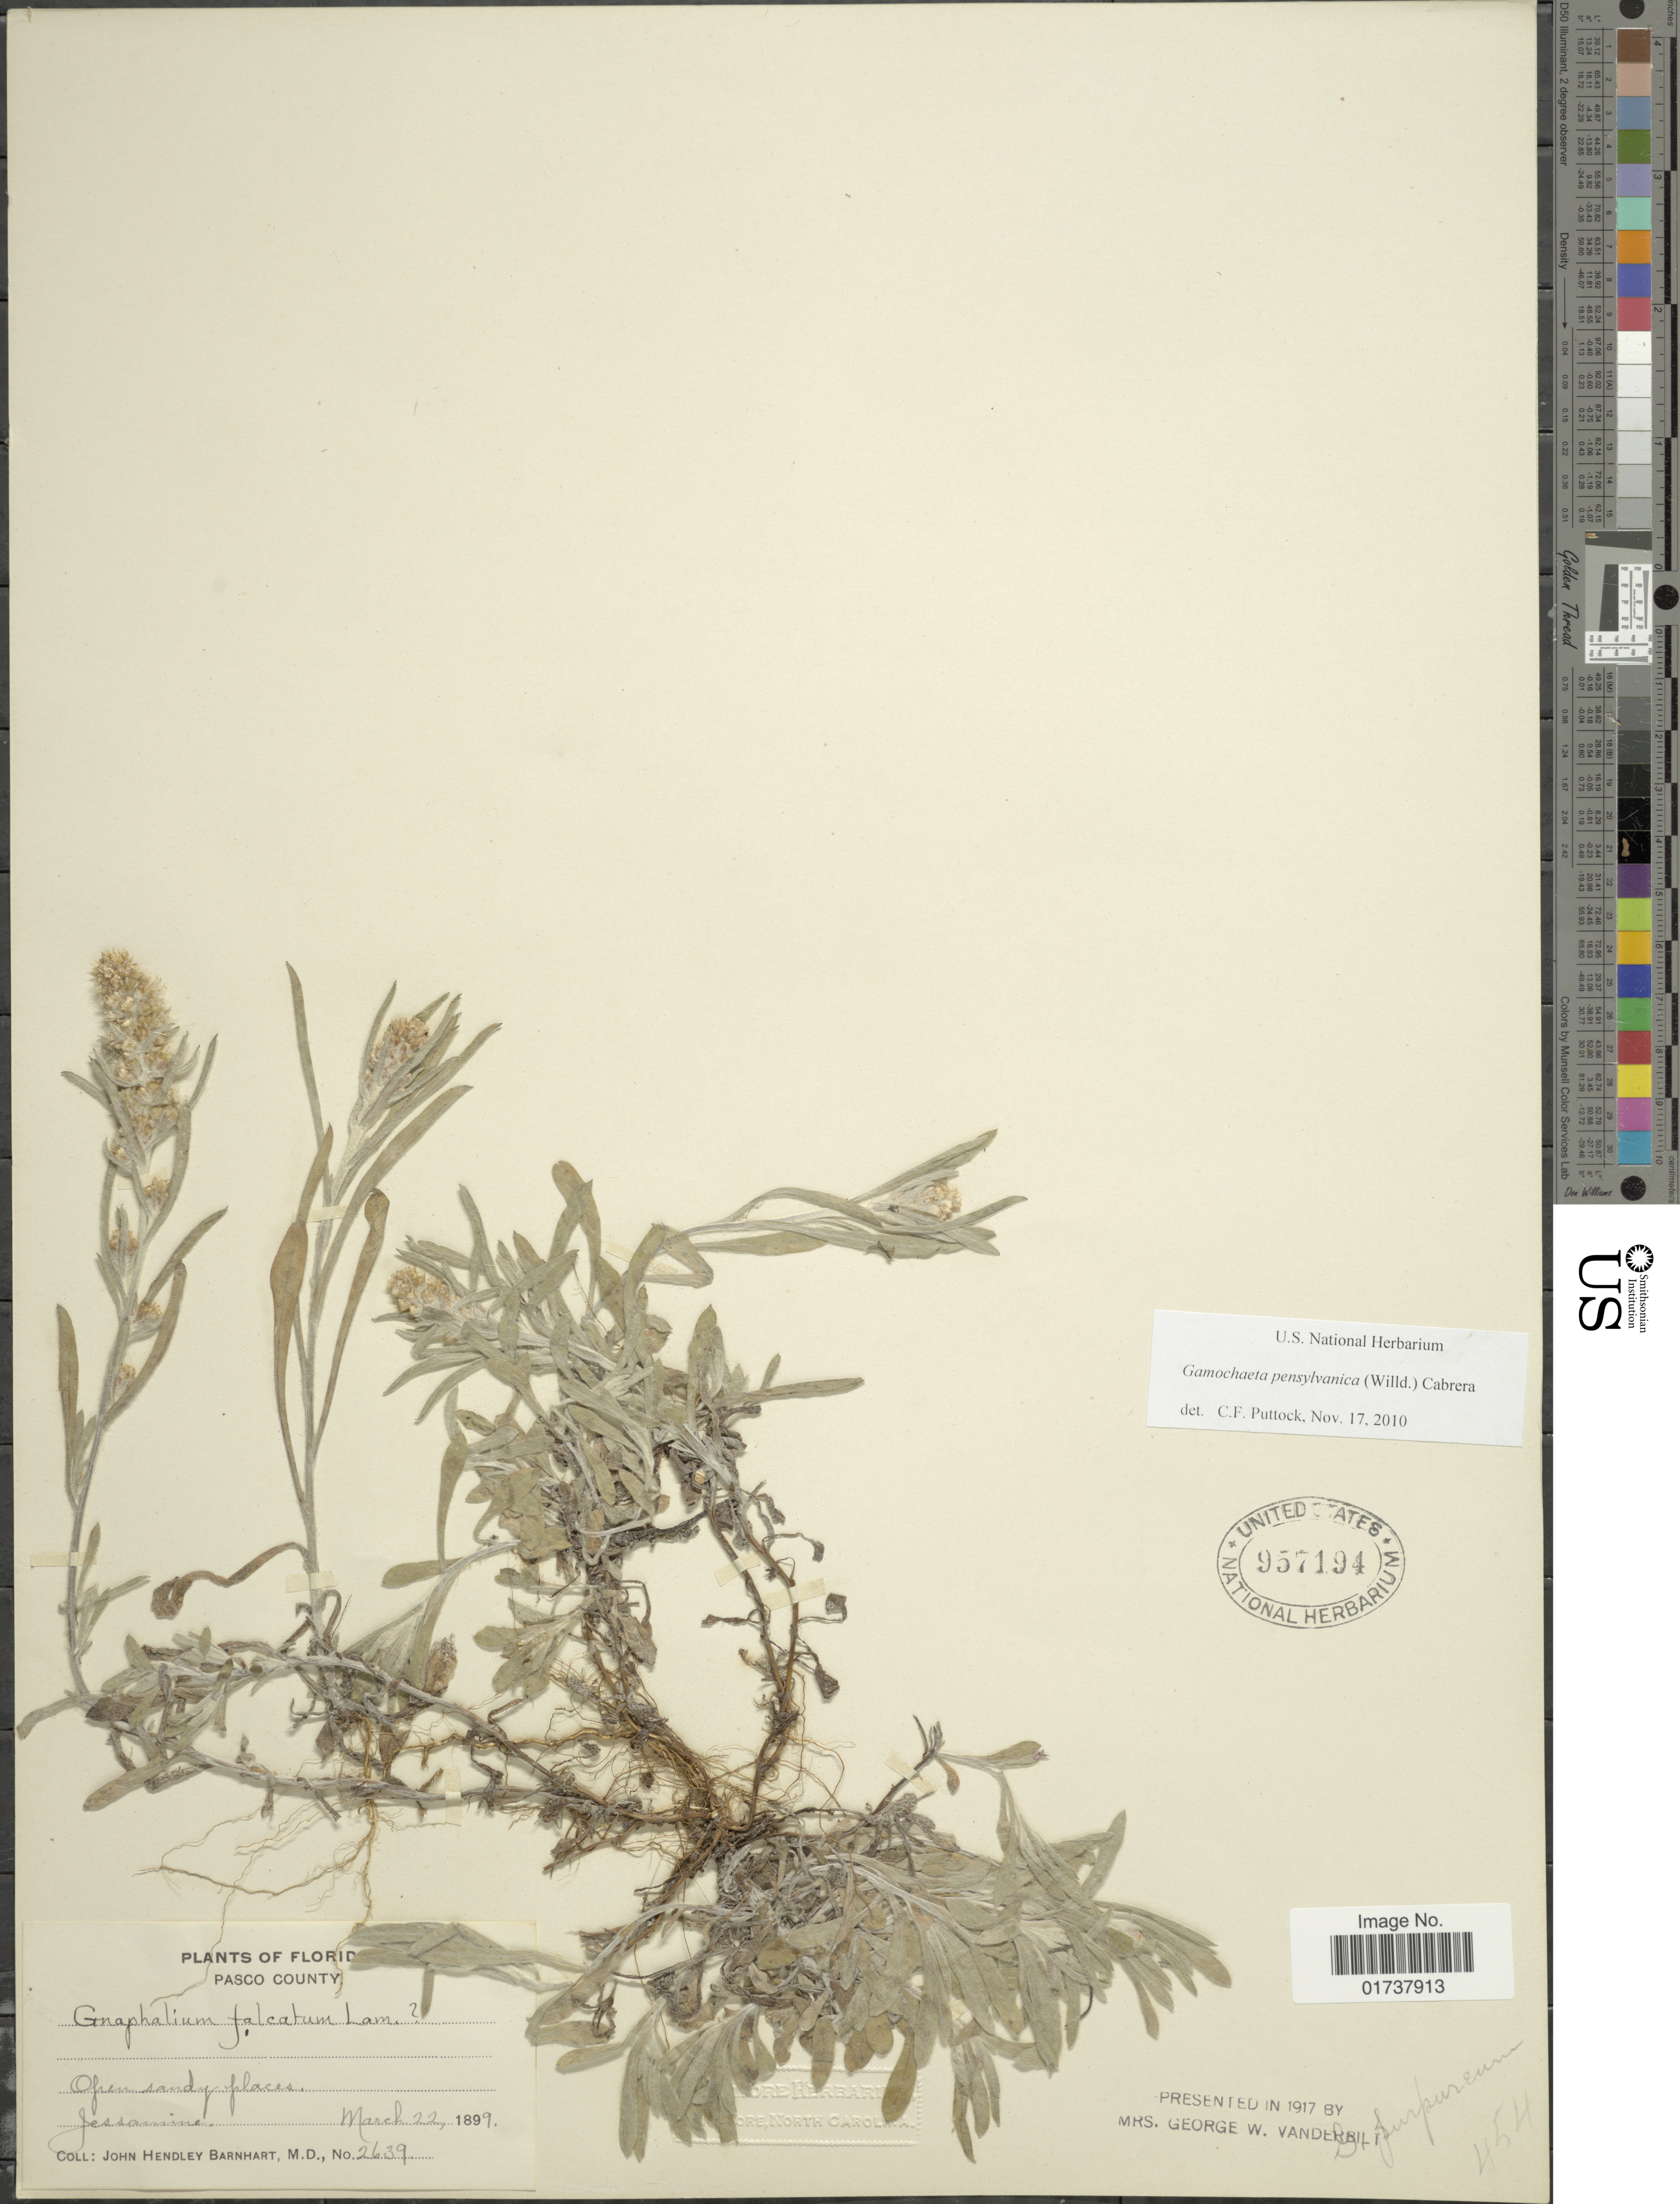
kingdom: Plantae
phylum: Tracheophyta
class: Magnoliopsida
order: Asterales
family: Asteraceae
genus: Gamochaeta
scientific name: Gamochaeta pensylvanica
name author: (Willd.) Cabrera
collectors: J. H. Barnhart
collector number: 2639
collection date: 1899-03-22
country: United States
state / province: Florida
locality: Pasco County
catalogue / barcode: US 957194